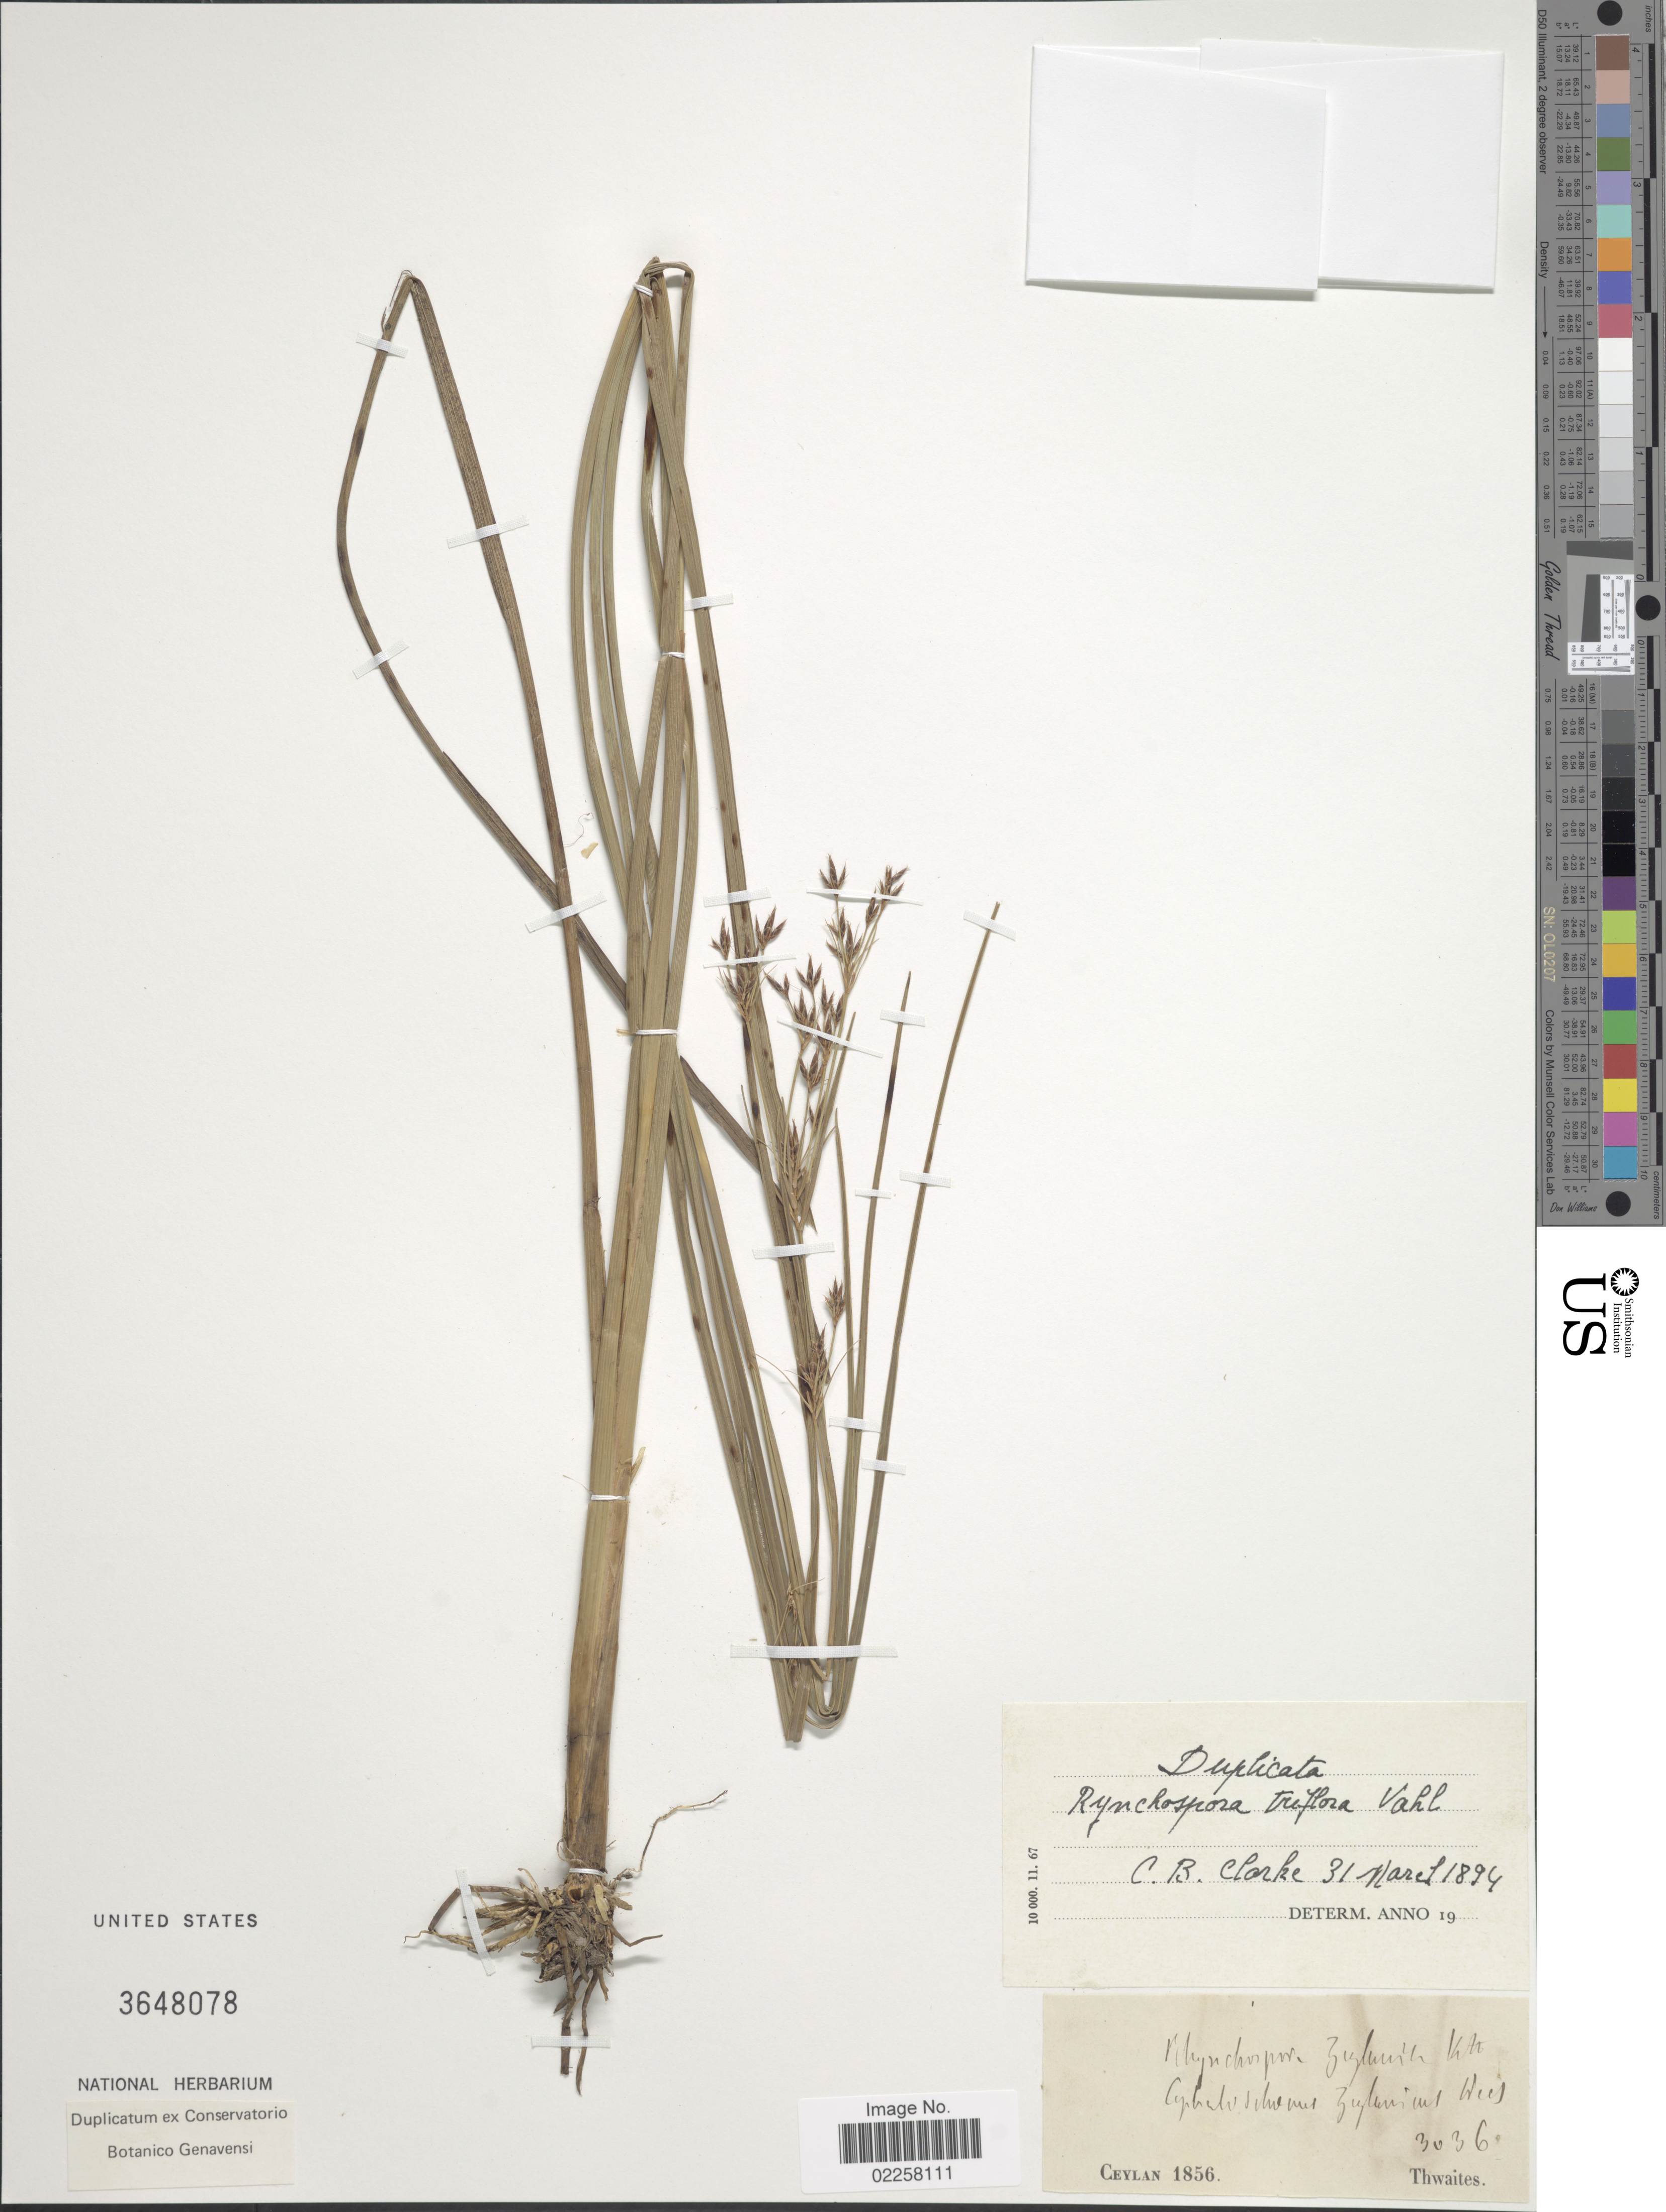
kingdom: Plantae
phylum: Tracheophyta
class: Liliopsida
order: Poales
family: Cyperaceae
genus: Rhynchospora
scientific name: Rhynchospora triflora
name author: Vahl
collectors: Thwaites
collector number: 3036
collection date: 1856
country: Sri Lanka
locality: Ceylan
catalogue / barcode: US 3648078